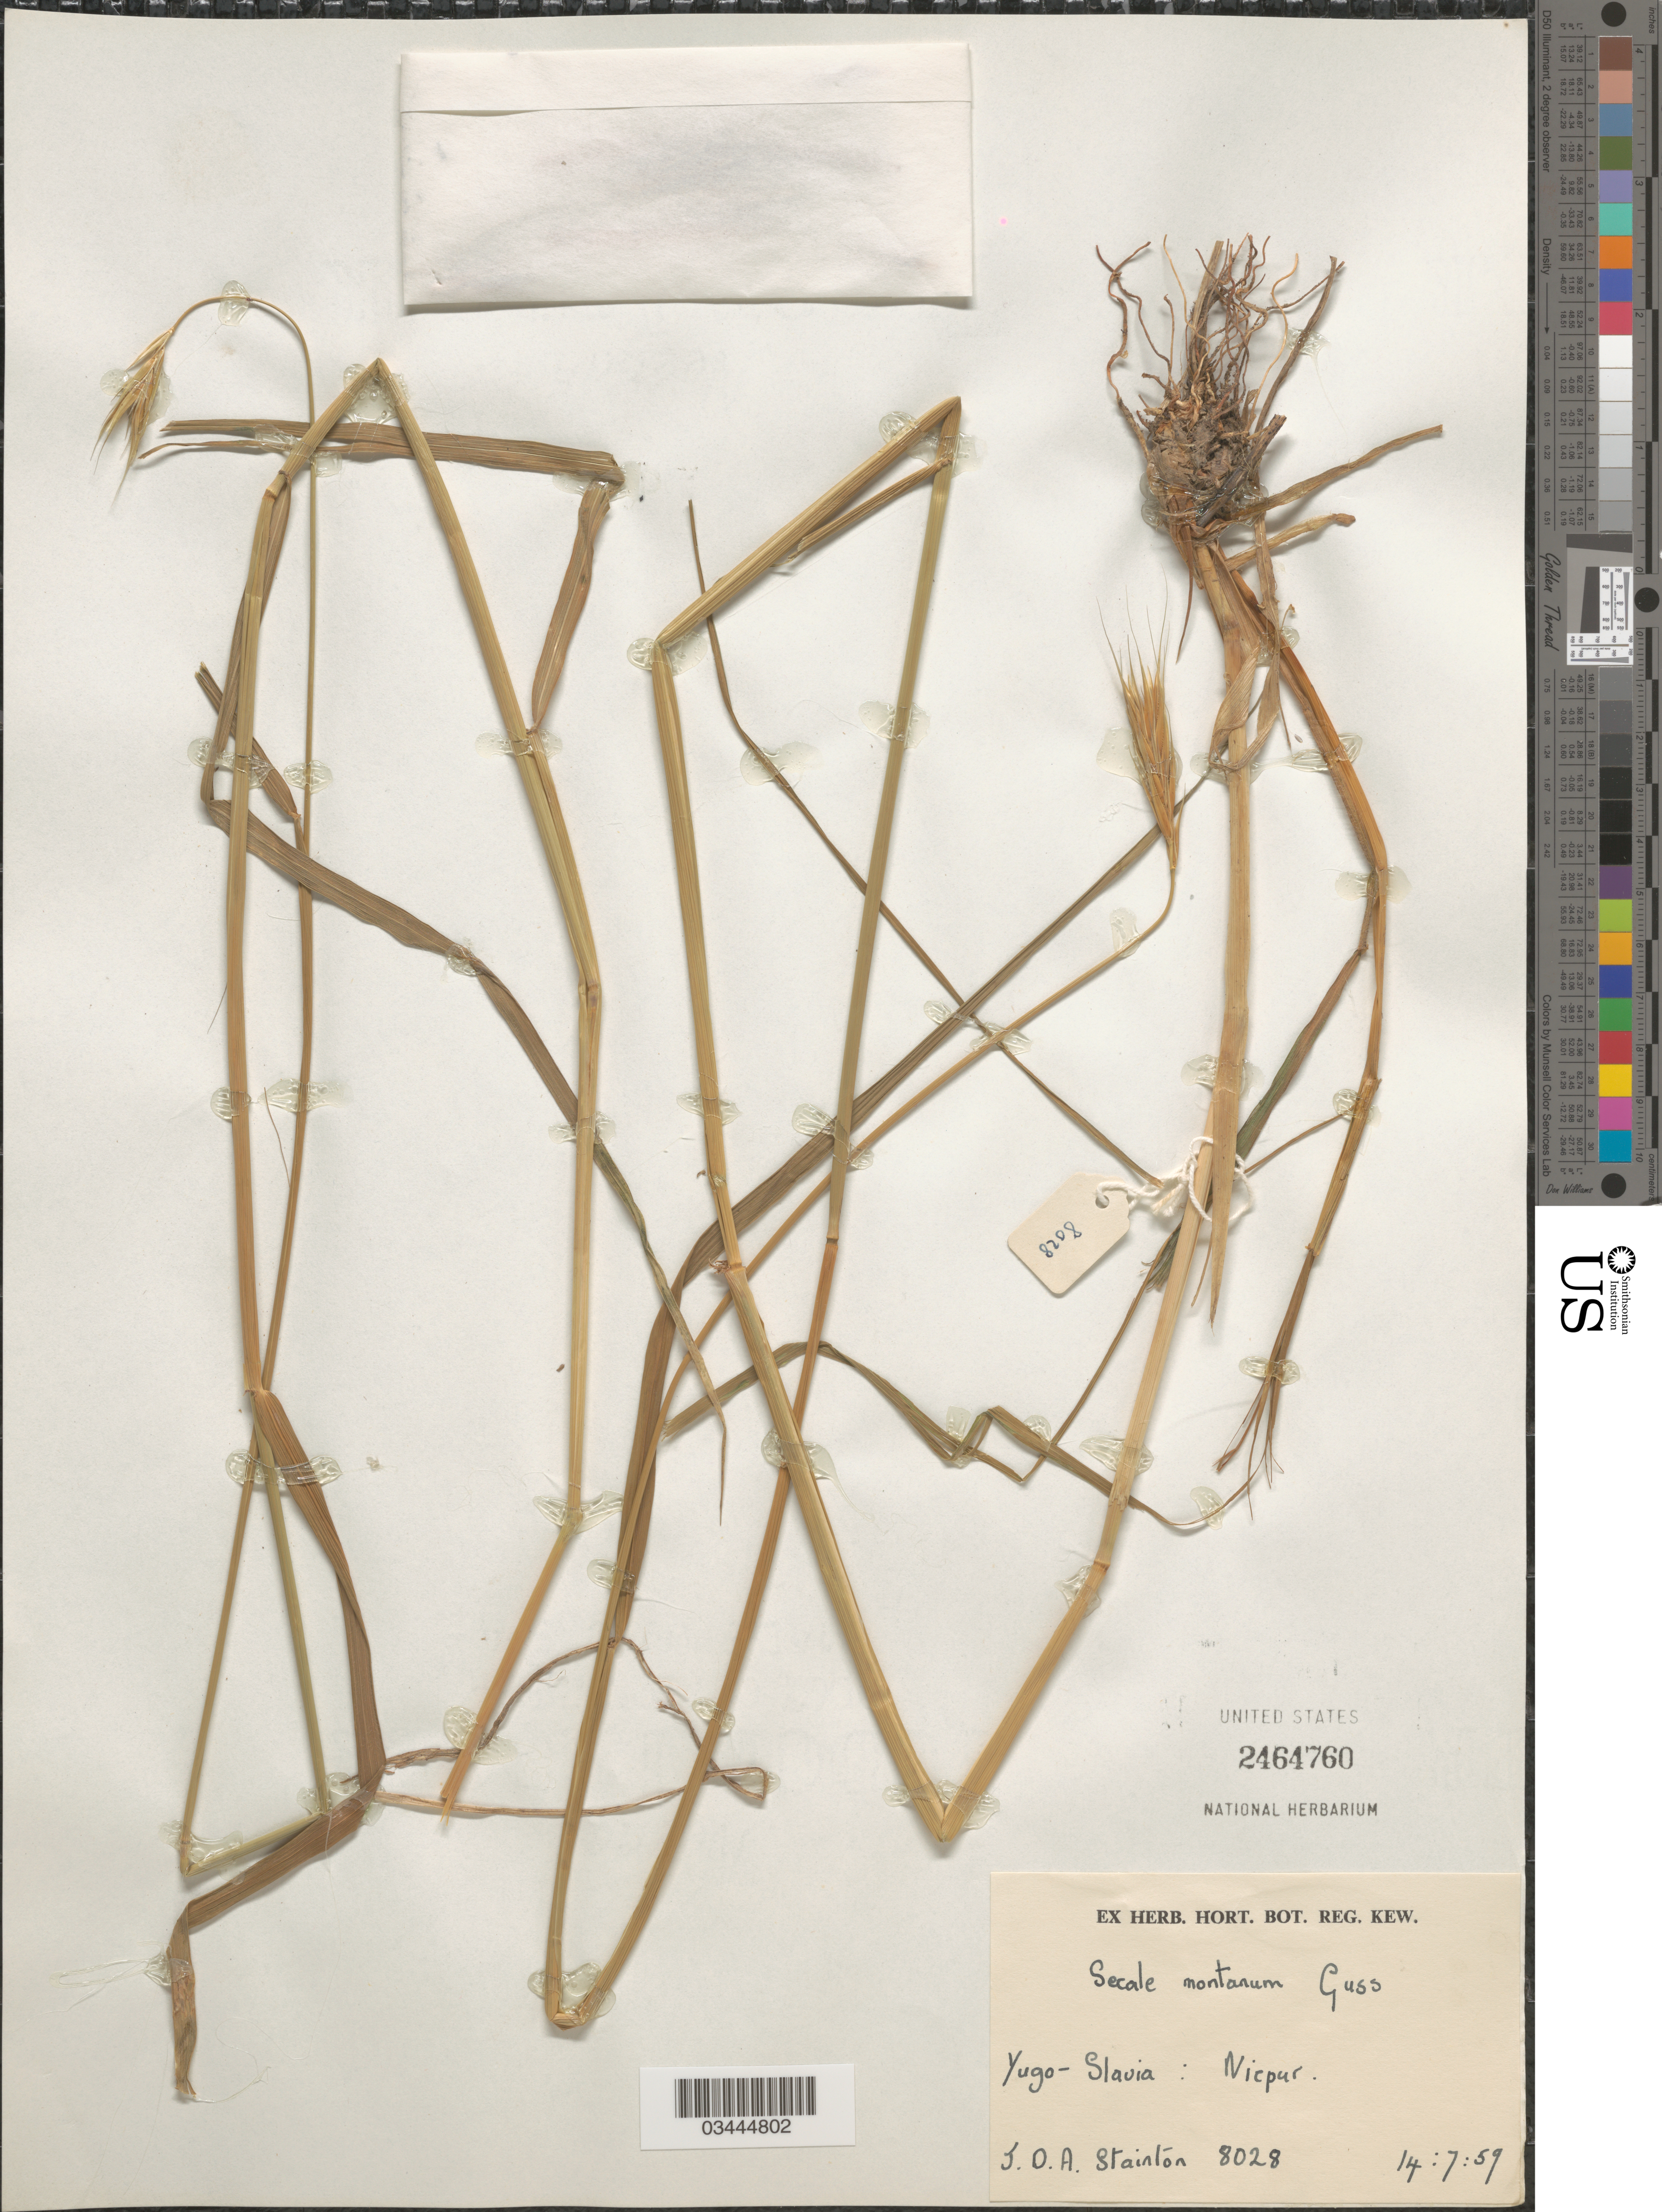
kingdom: Plantae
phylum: Tracheophyta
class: Liliopsida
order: Poales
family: Poaceae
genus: Secale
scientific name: Secale cereale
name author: L.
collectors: J. Stainton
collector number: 8028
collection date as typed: Transcribed d/m/y: 14/7/59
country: North Macedonia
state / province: Madrovo-i-Rostusha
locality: Ničpur.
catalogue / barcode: US 2464760